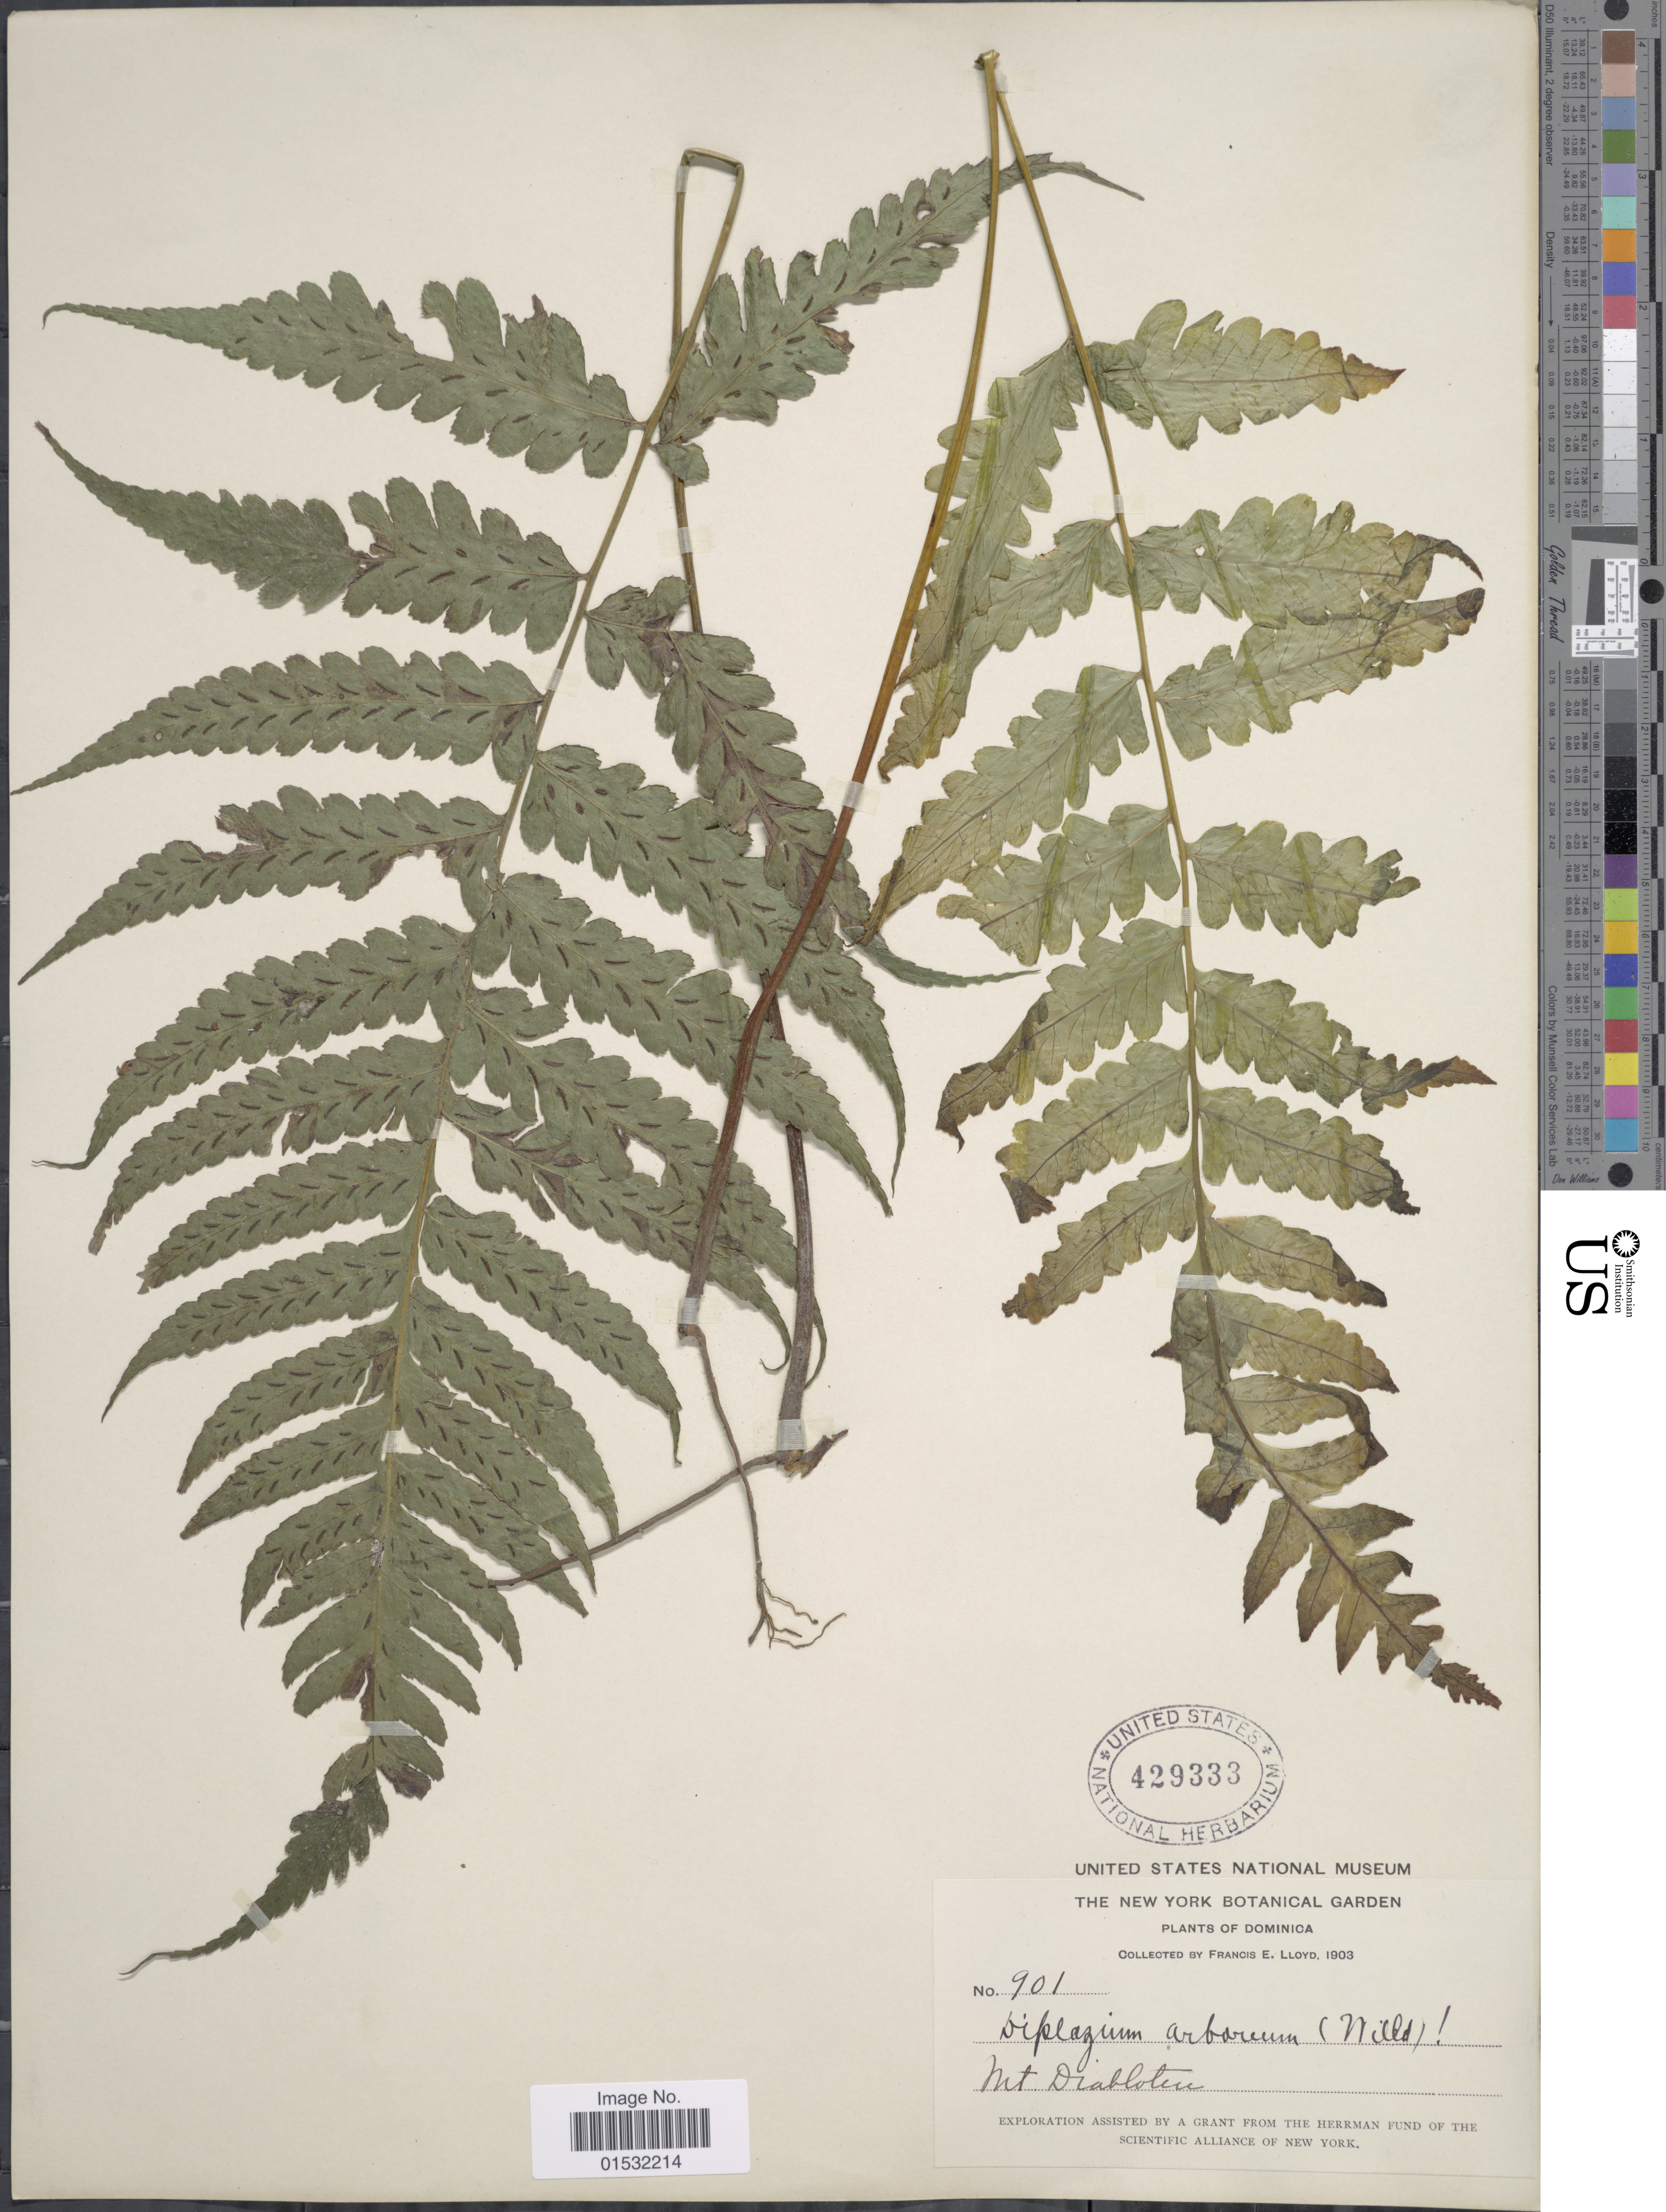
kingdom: Plantae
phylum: Tracheophyta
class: Polypodiopsida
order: Polypodiales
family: Athyriaceae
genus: Diplazium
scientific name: Diplazium cristatum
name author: (Desr.) Alston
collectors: Lloyd, C. E.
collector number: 901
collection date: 1903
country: Dominica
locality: Mt. Diablotin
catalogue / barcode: US 429333